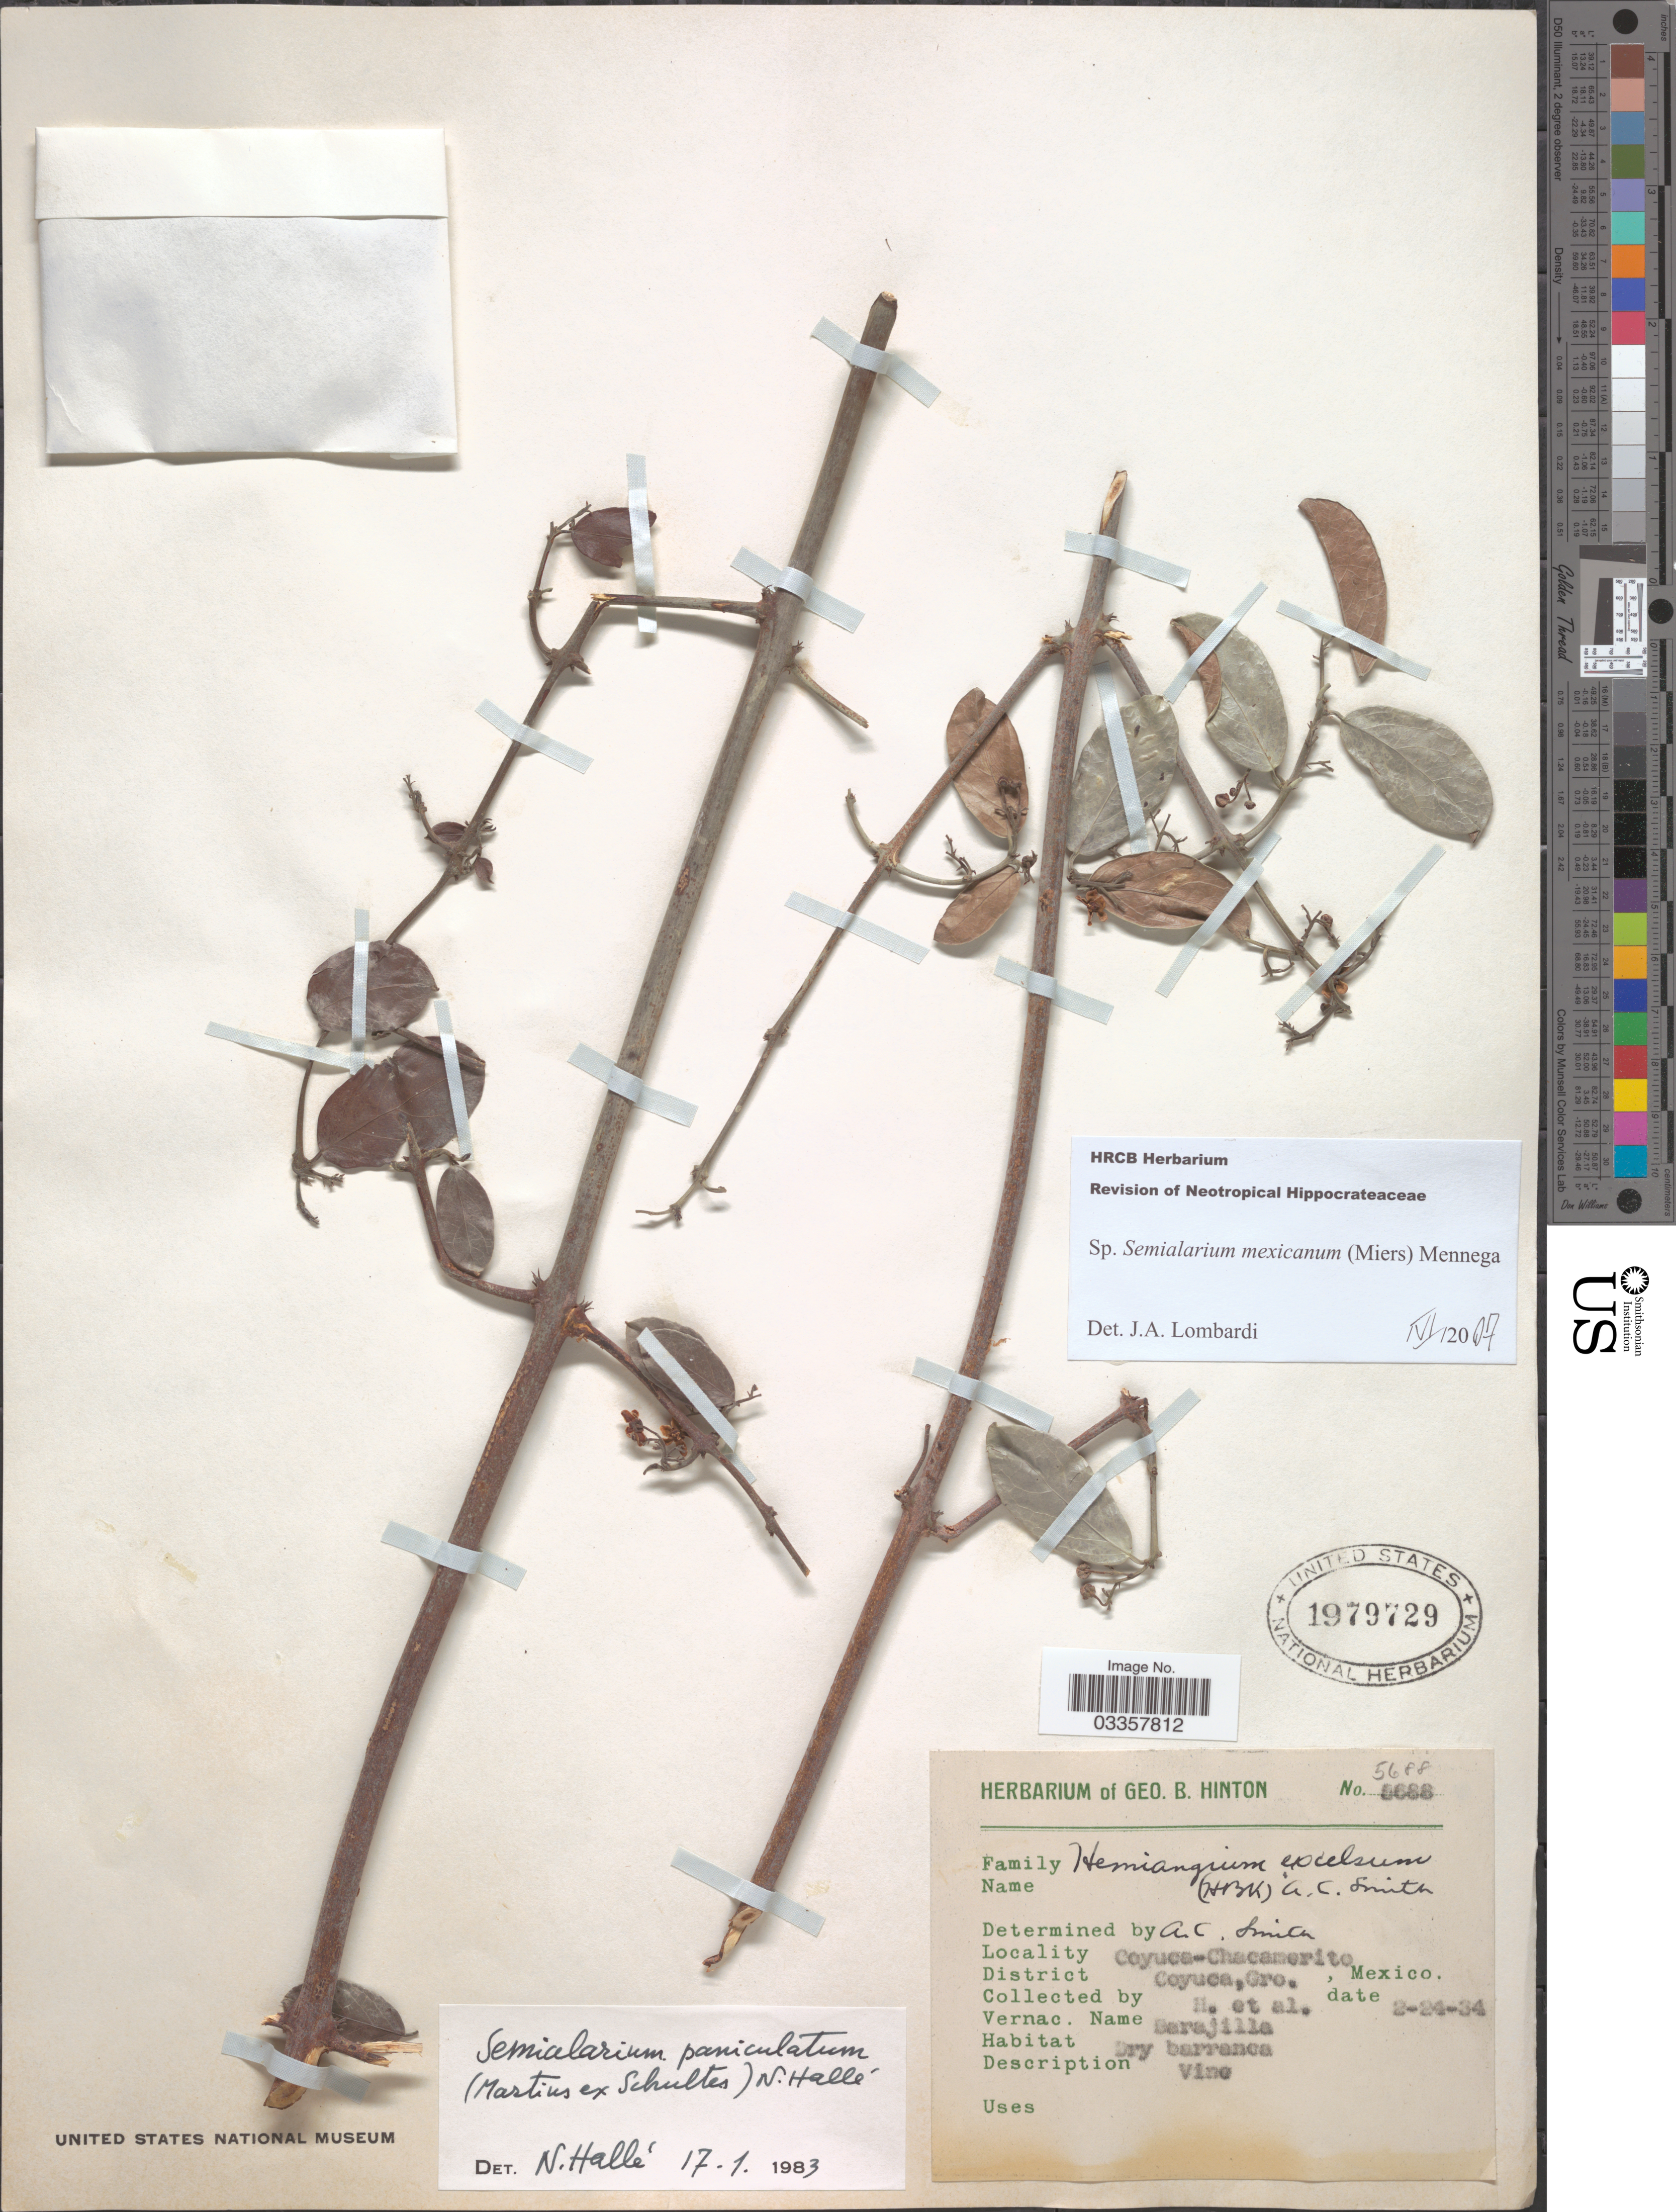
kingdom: Plantae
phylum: Tracheophyta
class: Magnoliopsida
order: Celastrales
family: Celastraceae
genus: Semialarium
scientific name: Semialarium mexicanum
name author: (Miers) Mennega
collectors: G. B. Hinton & et al.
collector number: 5688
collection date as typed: Transcribed d/m/y: 24/2/34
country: Mexico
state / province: Guerrero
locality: Coyuca-Chacamerito. District Coyuca.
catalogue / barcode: US 1979729